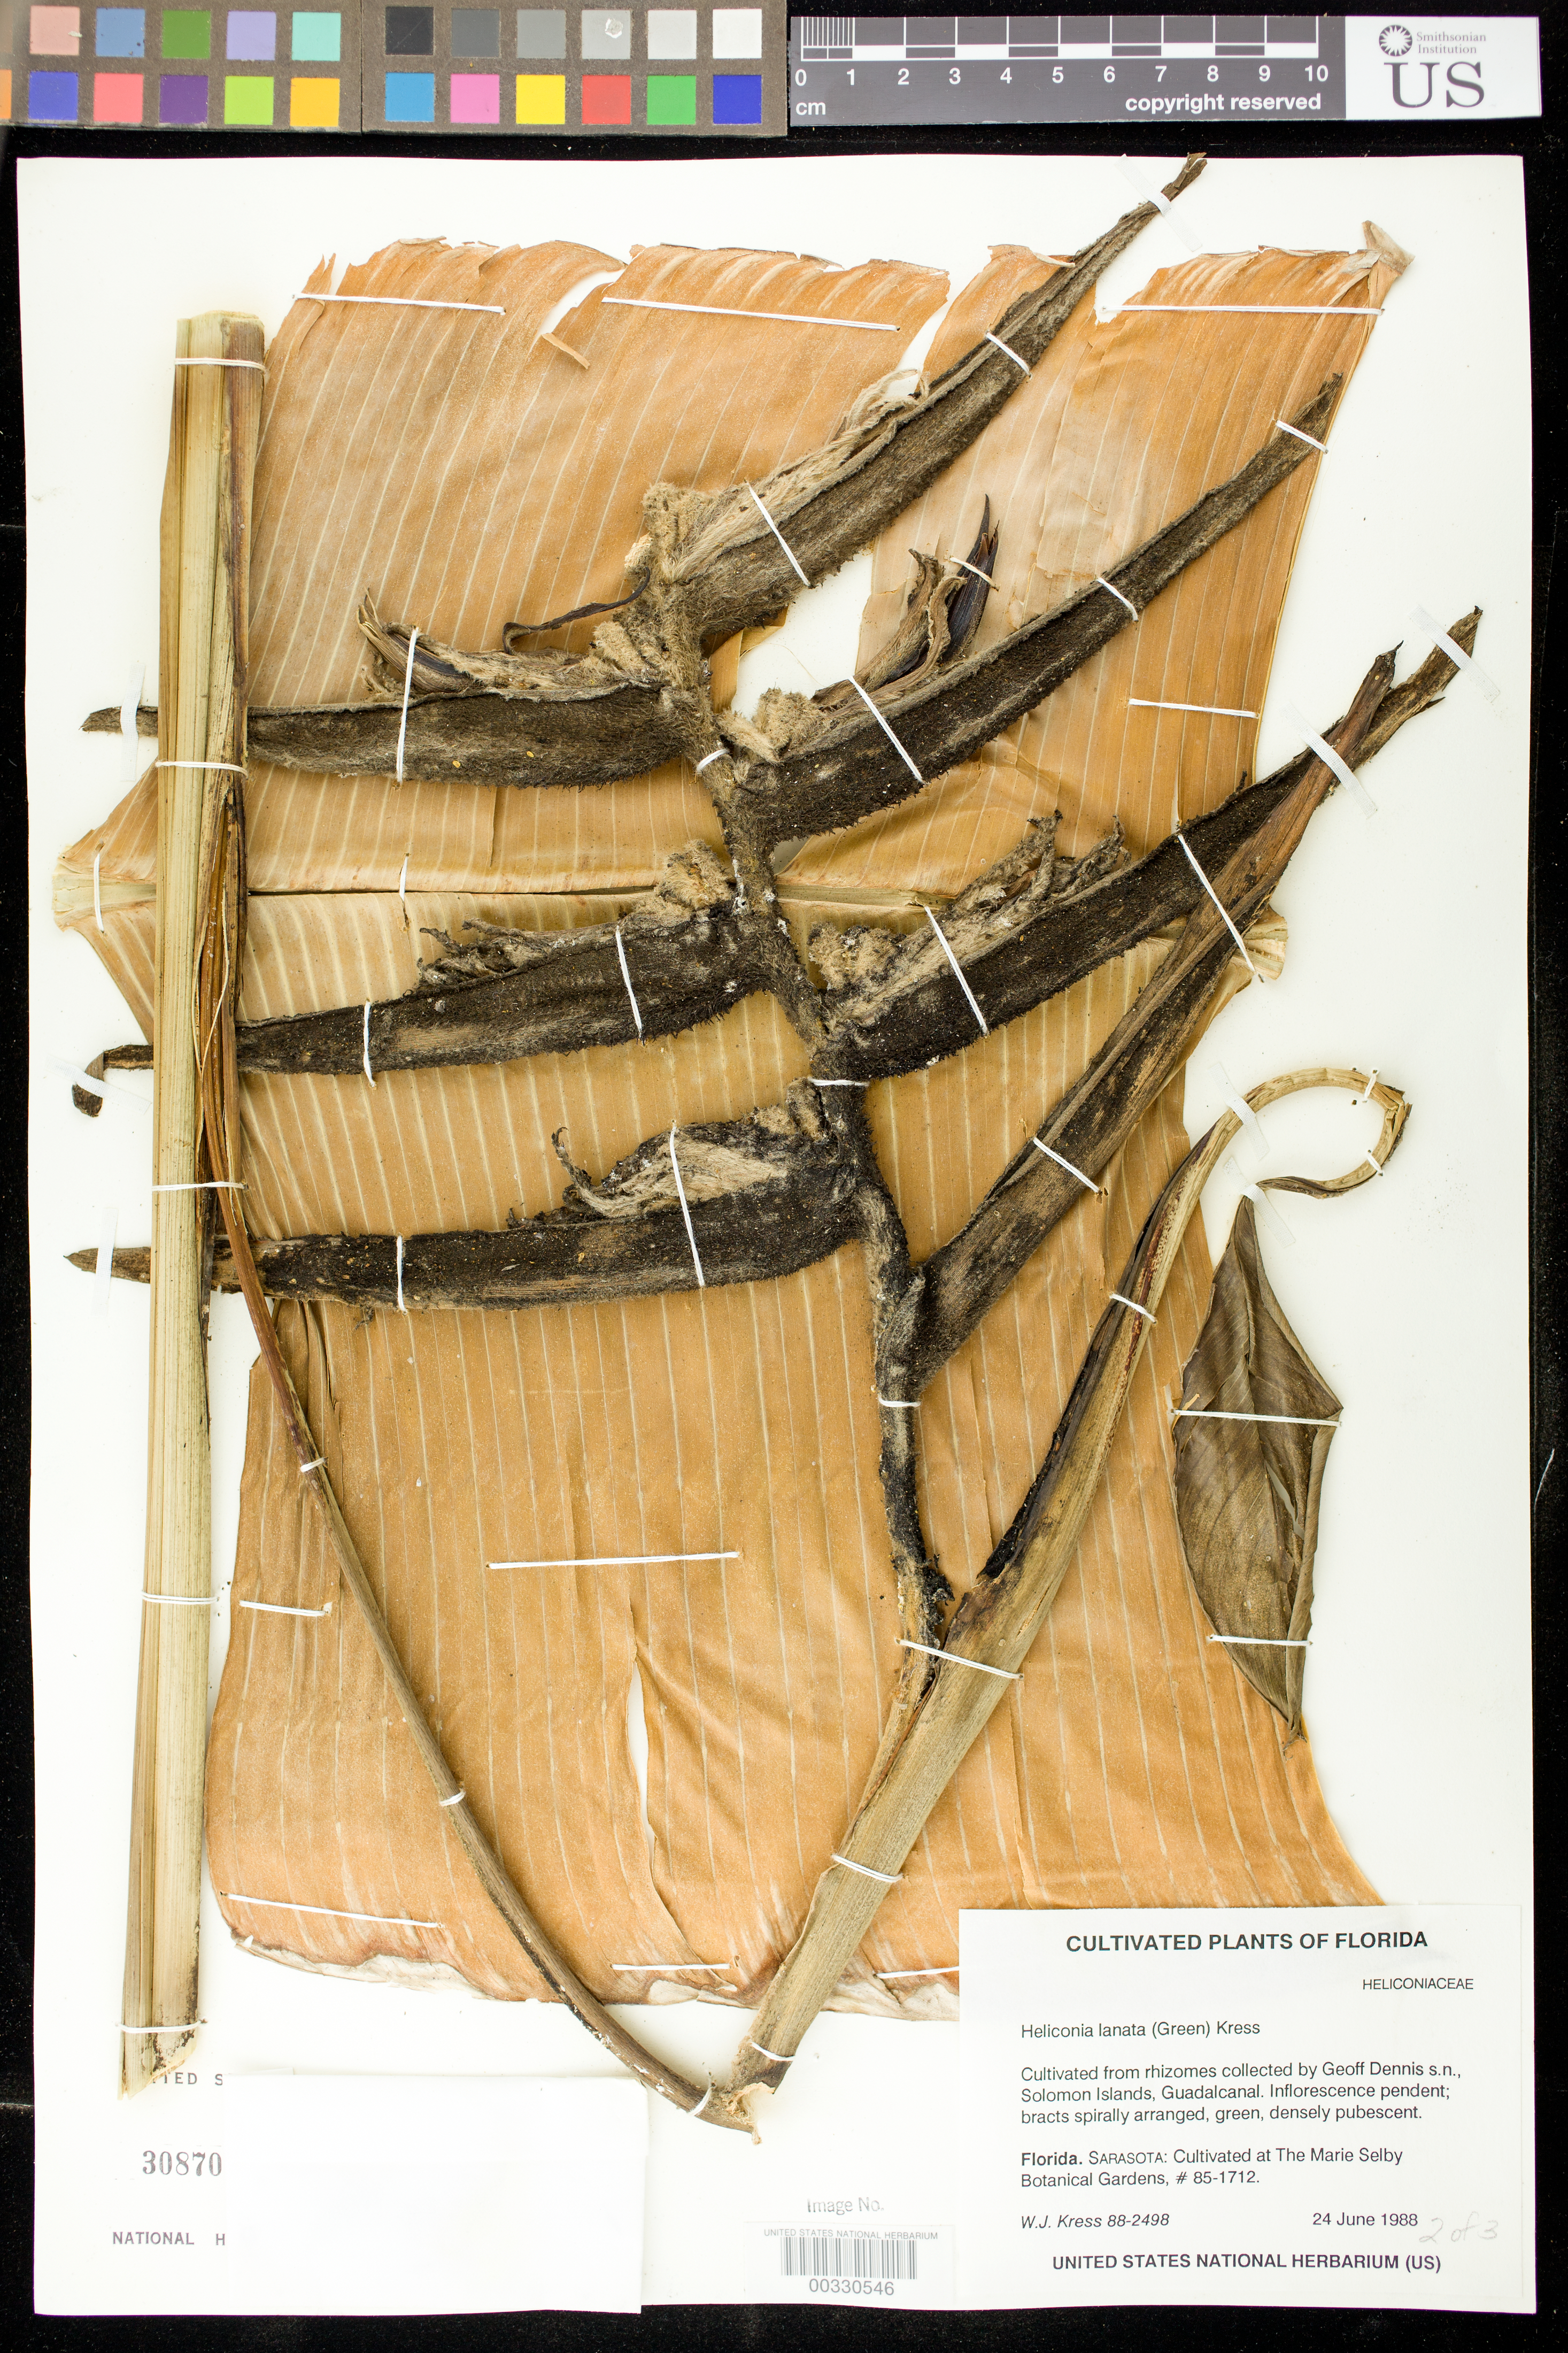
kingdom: Plantae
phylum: Tracheophyta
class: Liliopsida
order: Zingiberales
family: Heliconiaceae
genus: Heliconia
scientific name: Heliconia lanata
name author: (P.S. Green) W.J. Kress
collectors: W. J. Kress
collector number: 88-2498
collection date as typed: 24 Jun 1988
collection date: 1988-06-24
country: Solomon Islands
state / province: Guadalcanal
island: Guadalcanal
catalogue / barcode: US 3087052